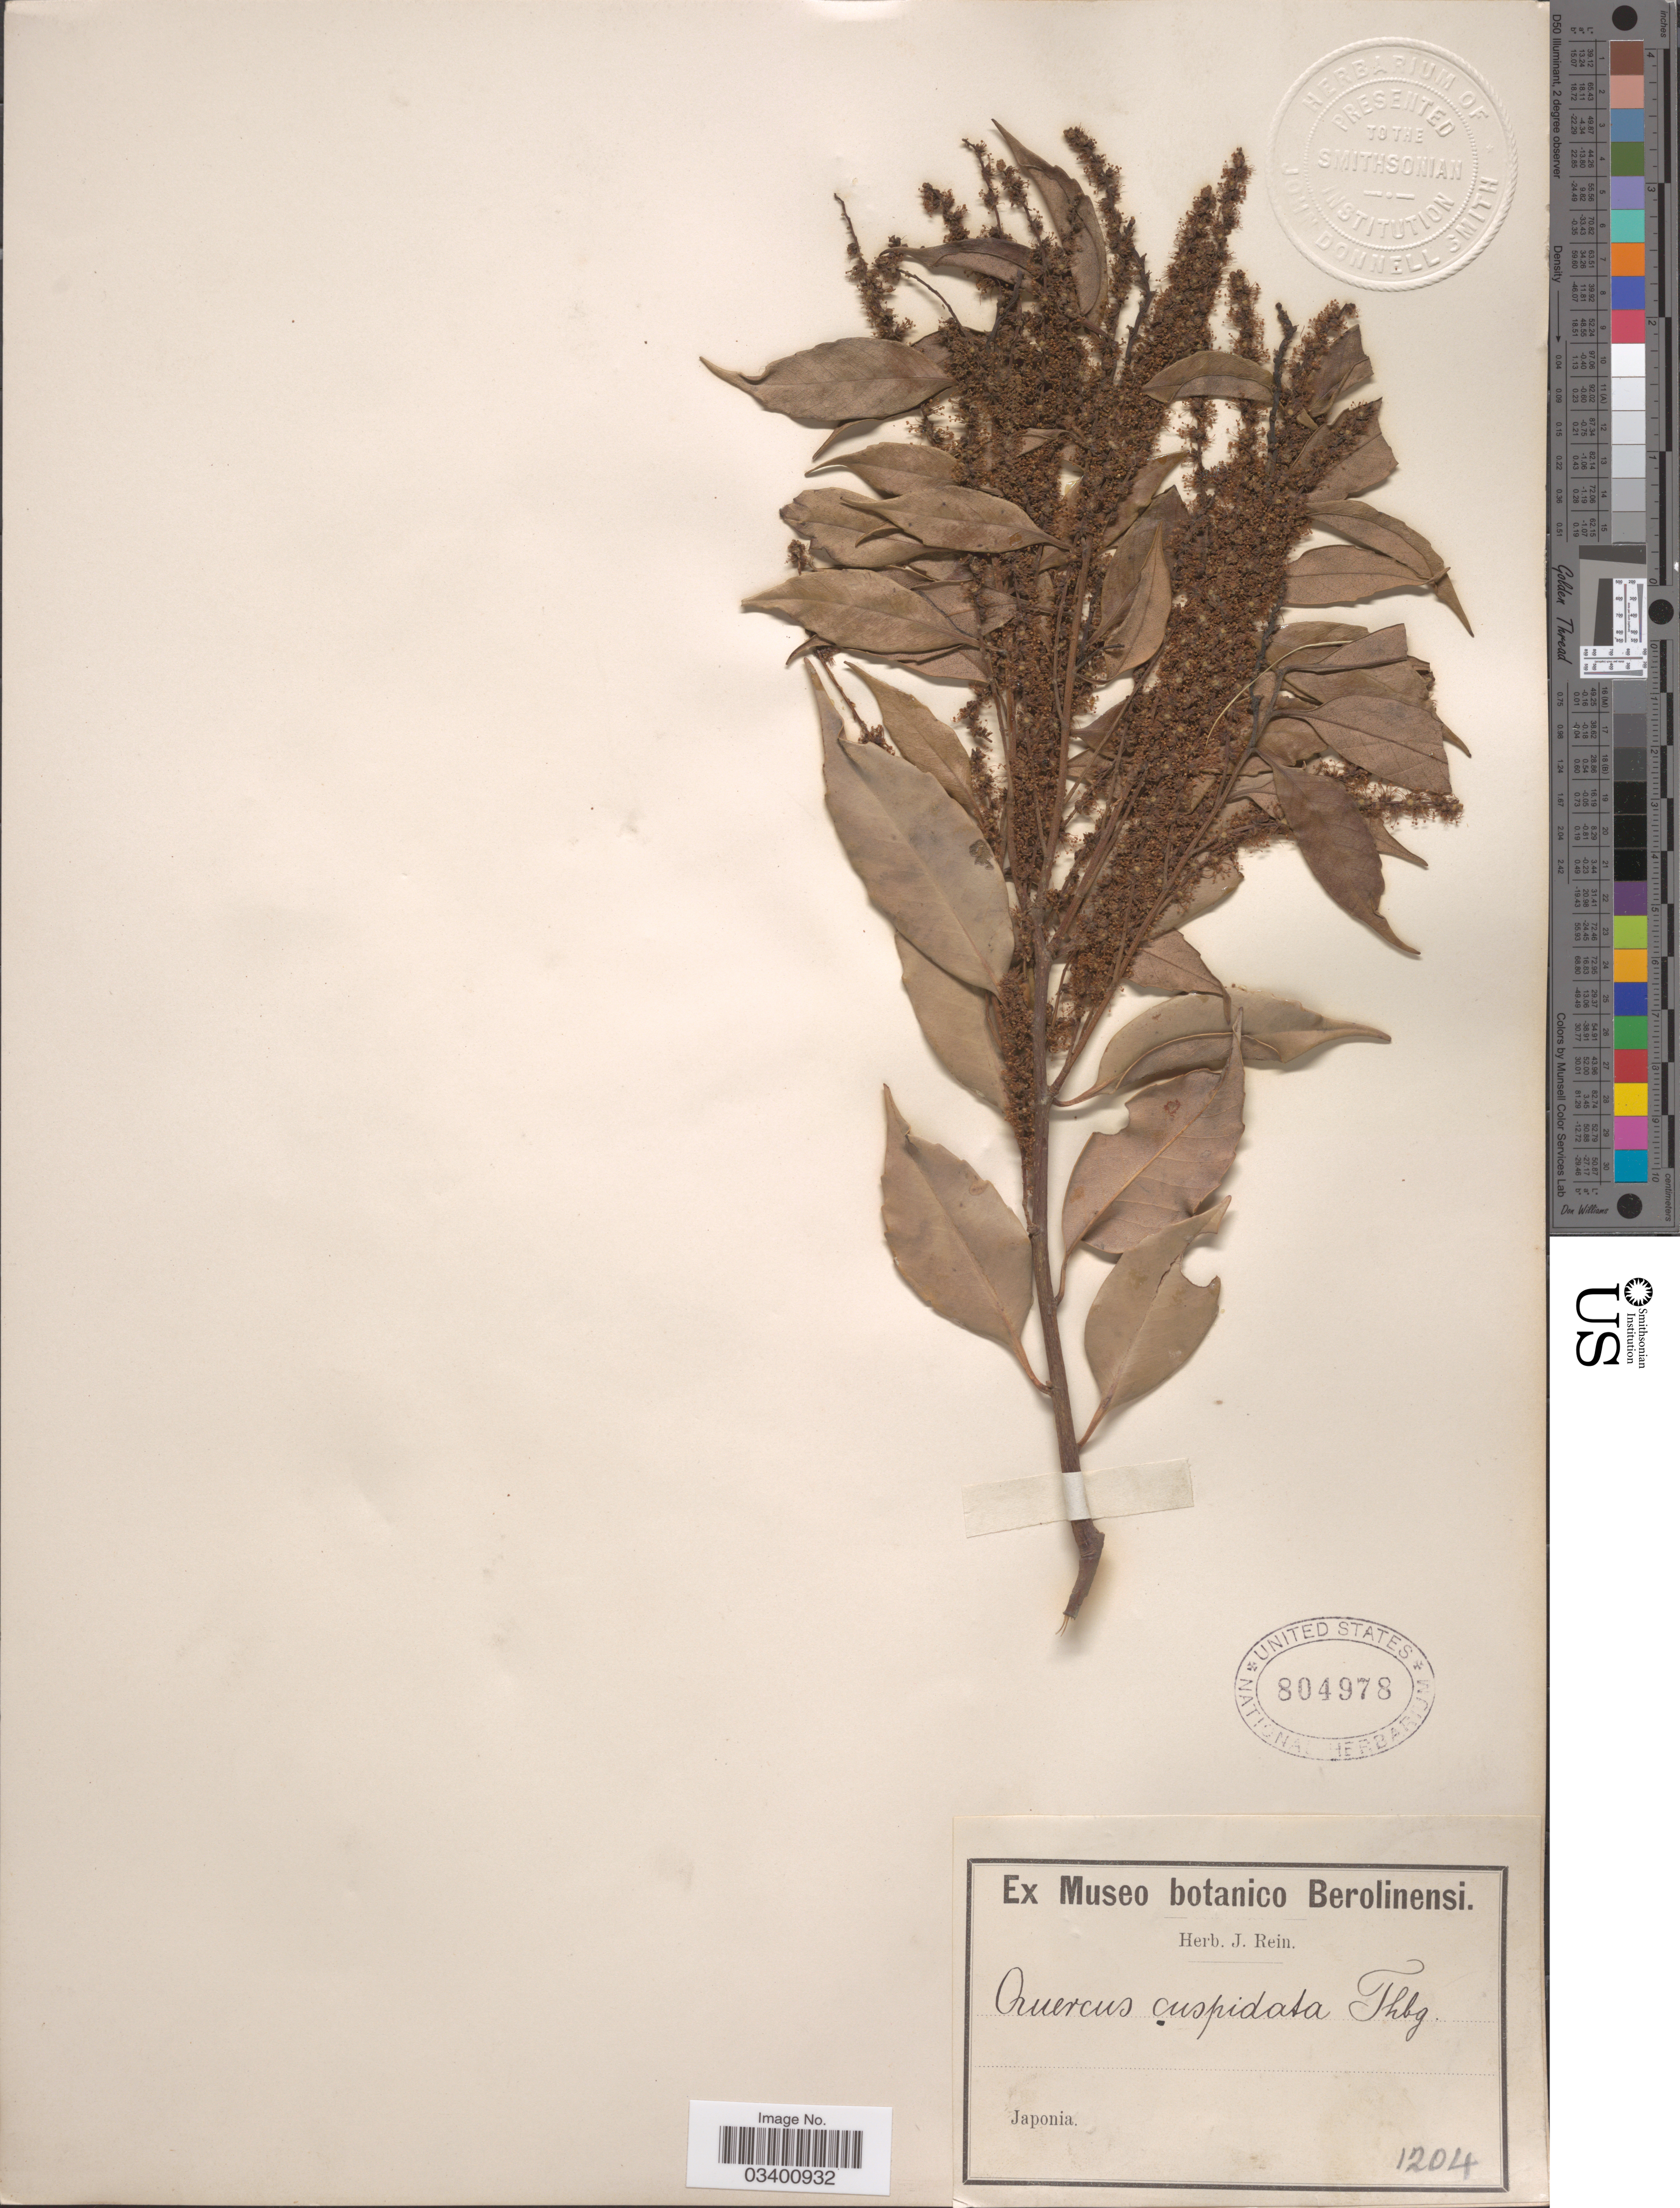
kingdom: Plantae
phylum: Tracheophyta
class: Magnoliopsida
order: Fagales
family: Fagaceae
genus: Castanopsis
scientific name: Castanopsis cuspidata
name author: (Thunb.) Schottky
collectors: ex herb. J. Rein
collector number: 1204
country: Japan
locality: Japonia.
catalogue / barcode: US 804978